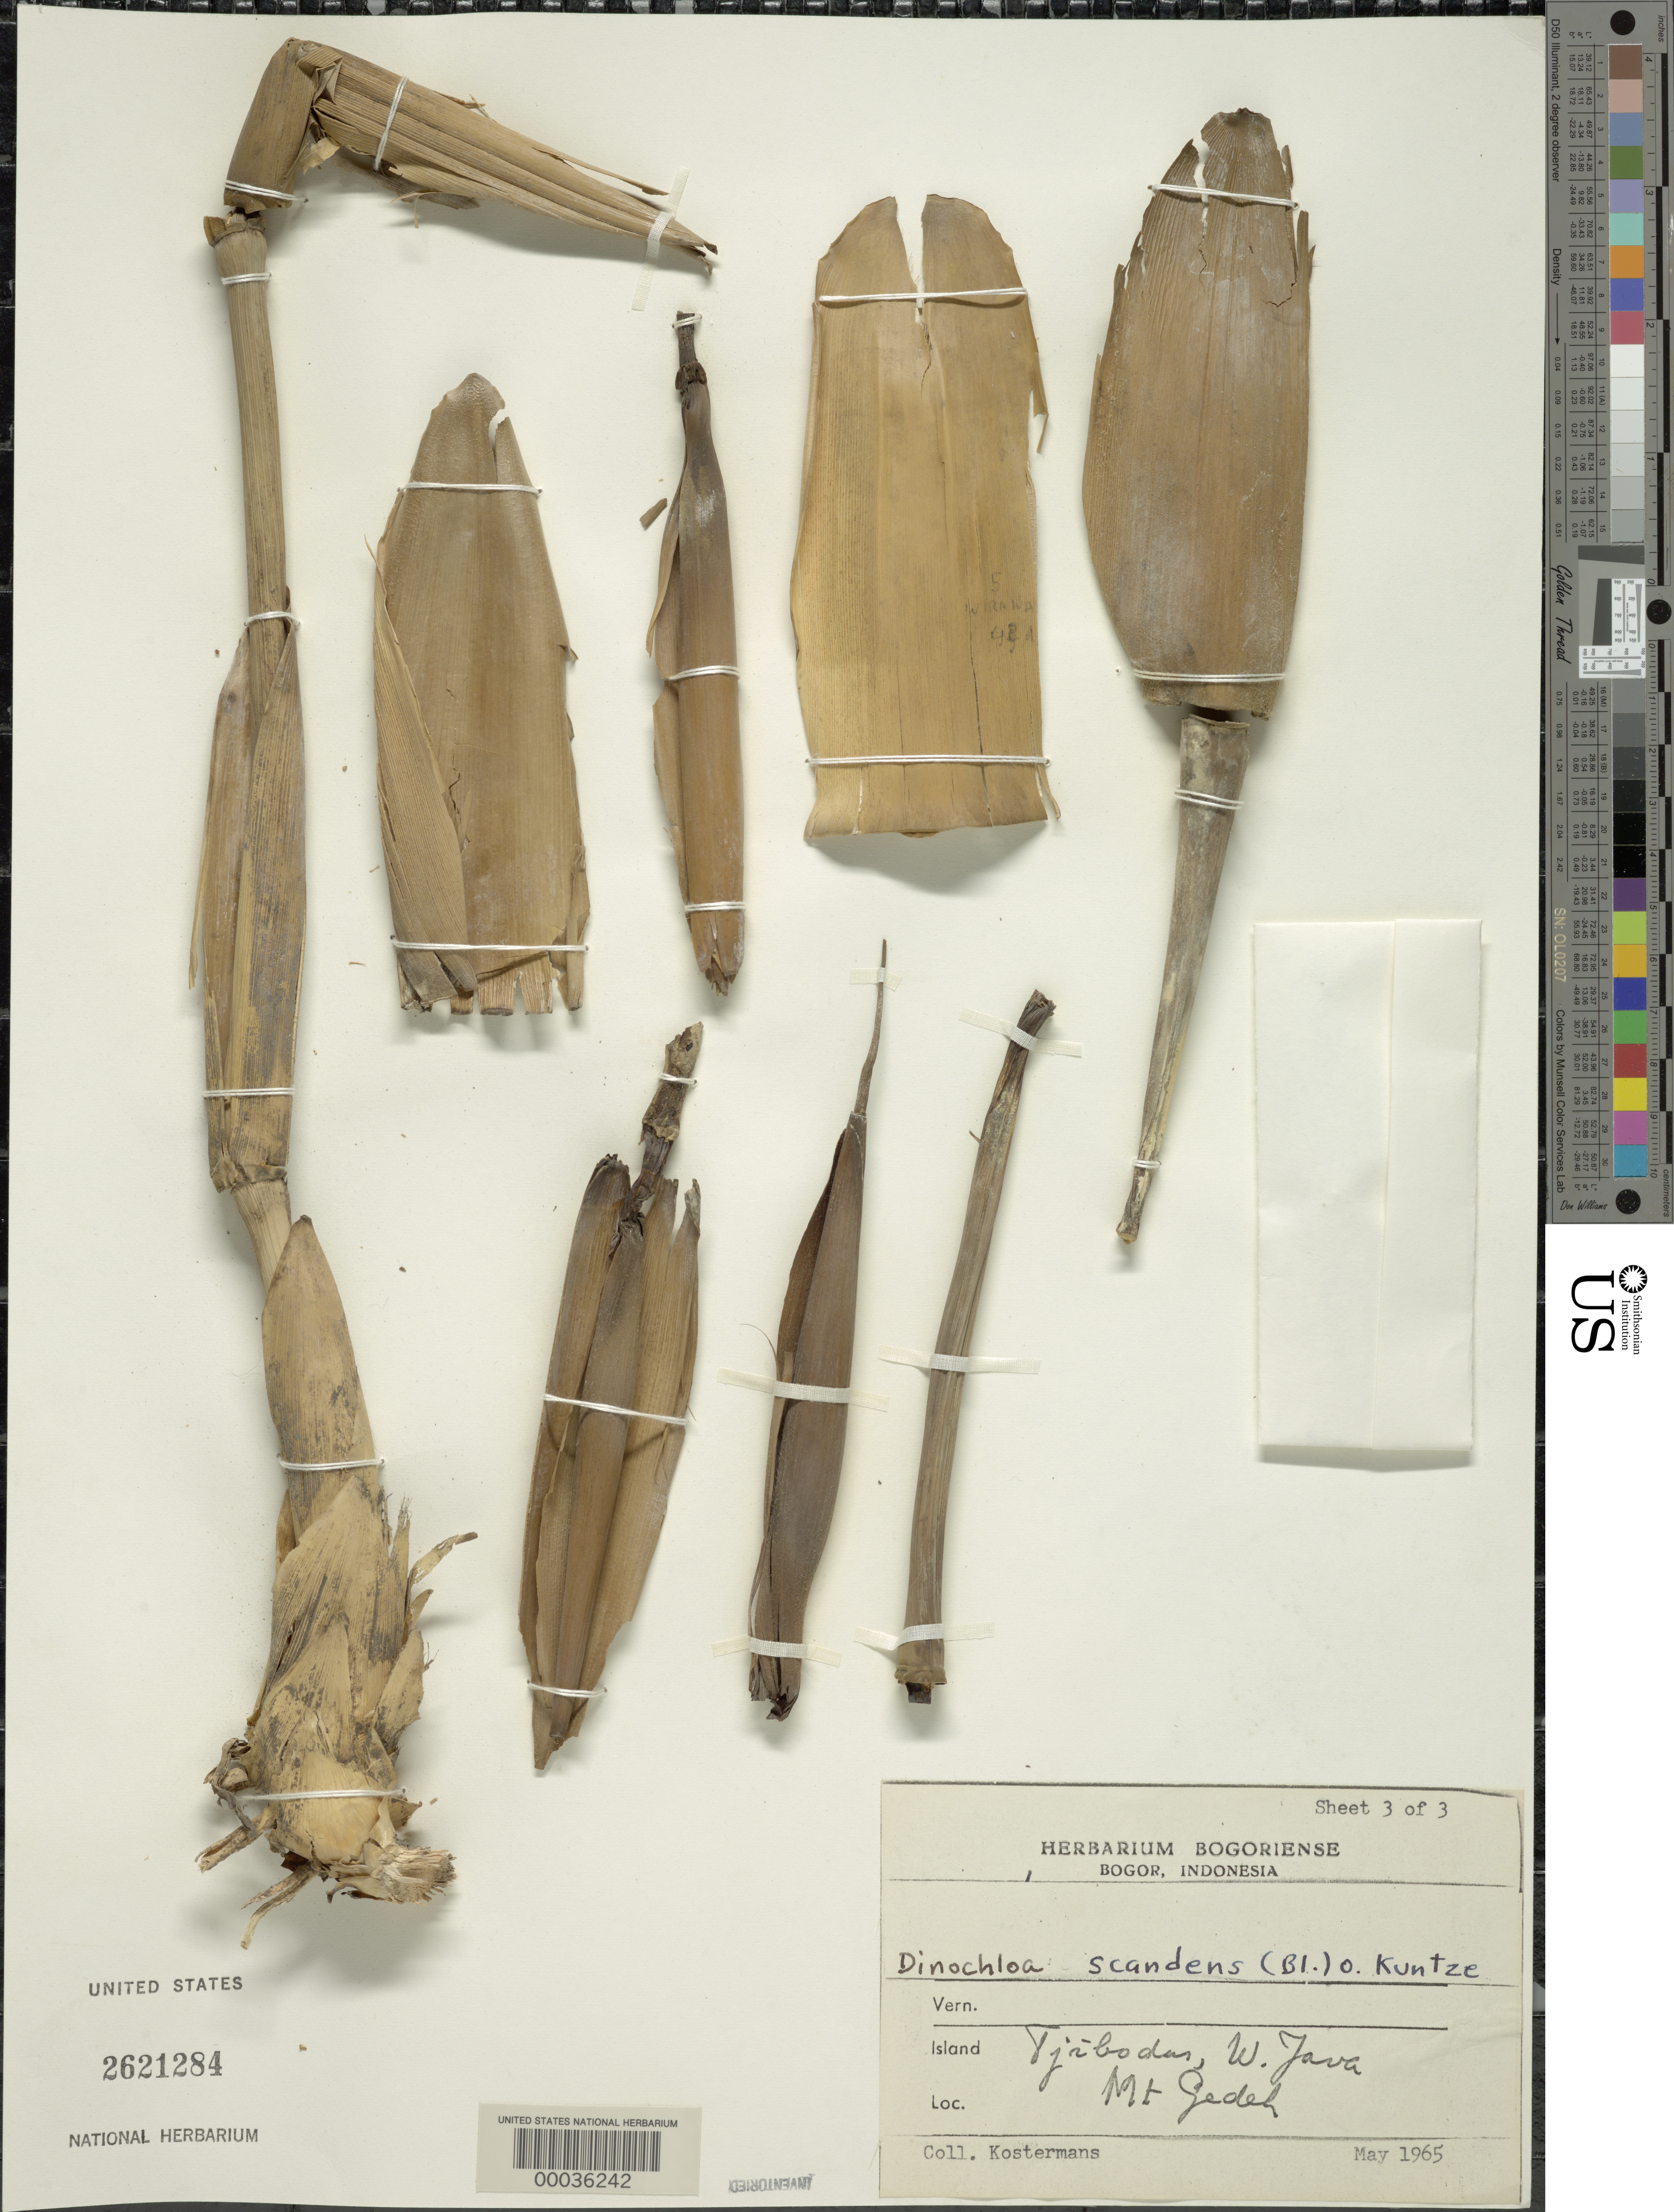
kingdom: Plantae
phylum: Tracheophyta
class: Liliopsida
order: Poales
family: Poaceae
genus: Dinochloa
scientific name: Dinochloa scandens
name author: (Blume ex Nees) Kuntze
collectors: A. J. G. Kostermans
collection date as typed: May 1965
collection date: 1965-05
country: Indonesia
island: Java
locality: Mt. gedeh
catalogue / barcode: US 2621284